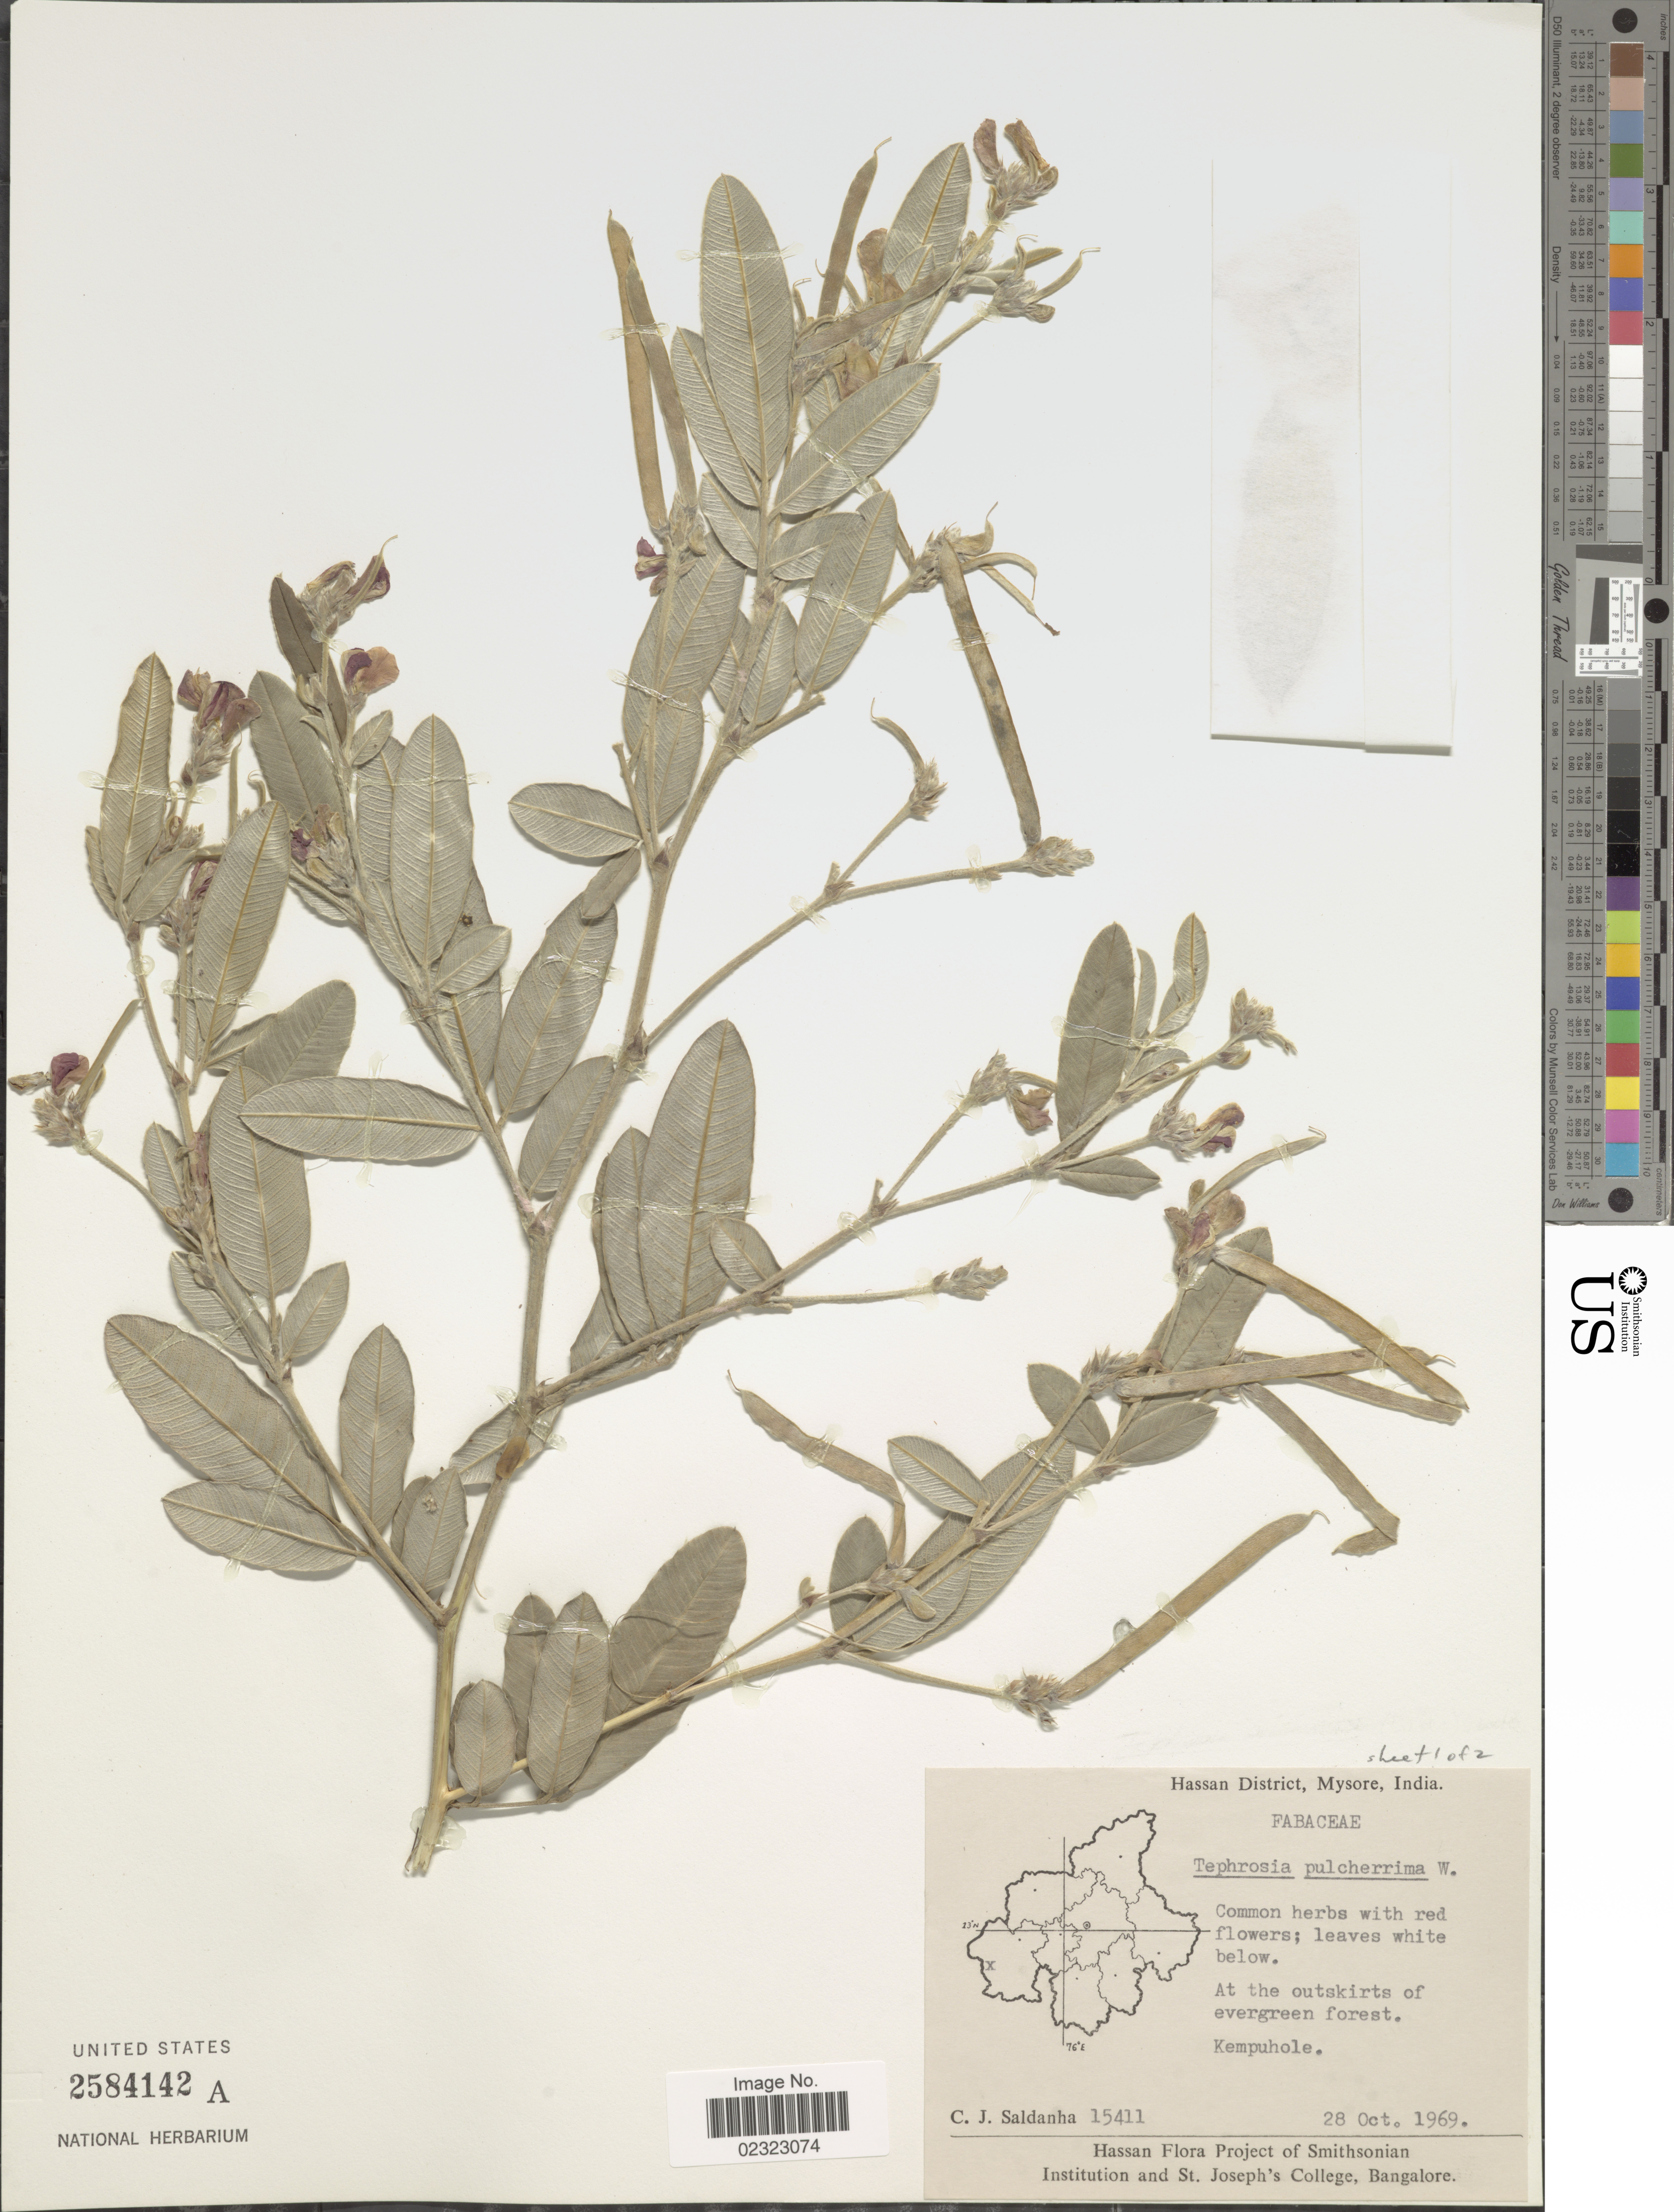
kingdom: Plantae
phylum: Tracheophyta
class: Magnoliopsida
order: Fabales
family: Fabaceae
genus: Tephrosia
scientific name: Tephrosia pulcherrima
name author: (Baker) Wight & Gamble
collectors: C. J. Saldanha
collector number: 15411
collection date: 1969-10-28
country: India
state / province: Karnataka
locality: Hassan District, Mysore, Kempuhole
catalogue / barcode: US 2584142A